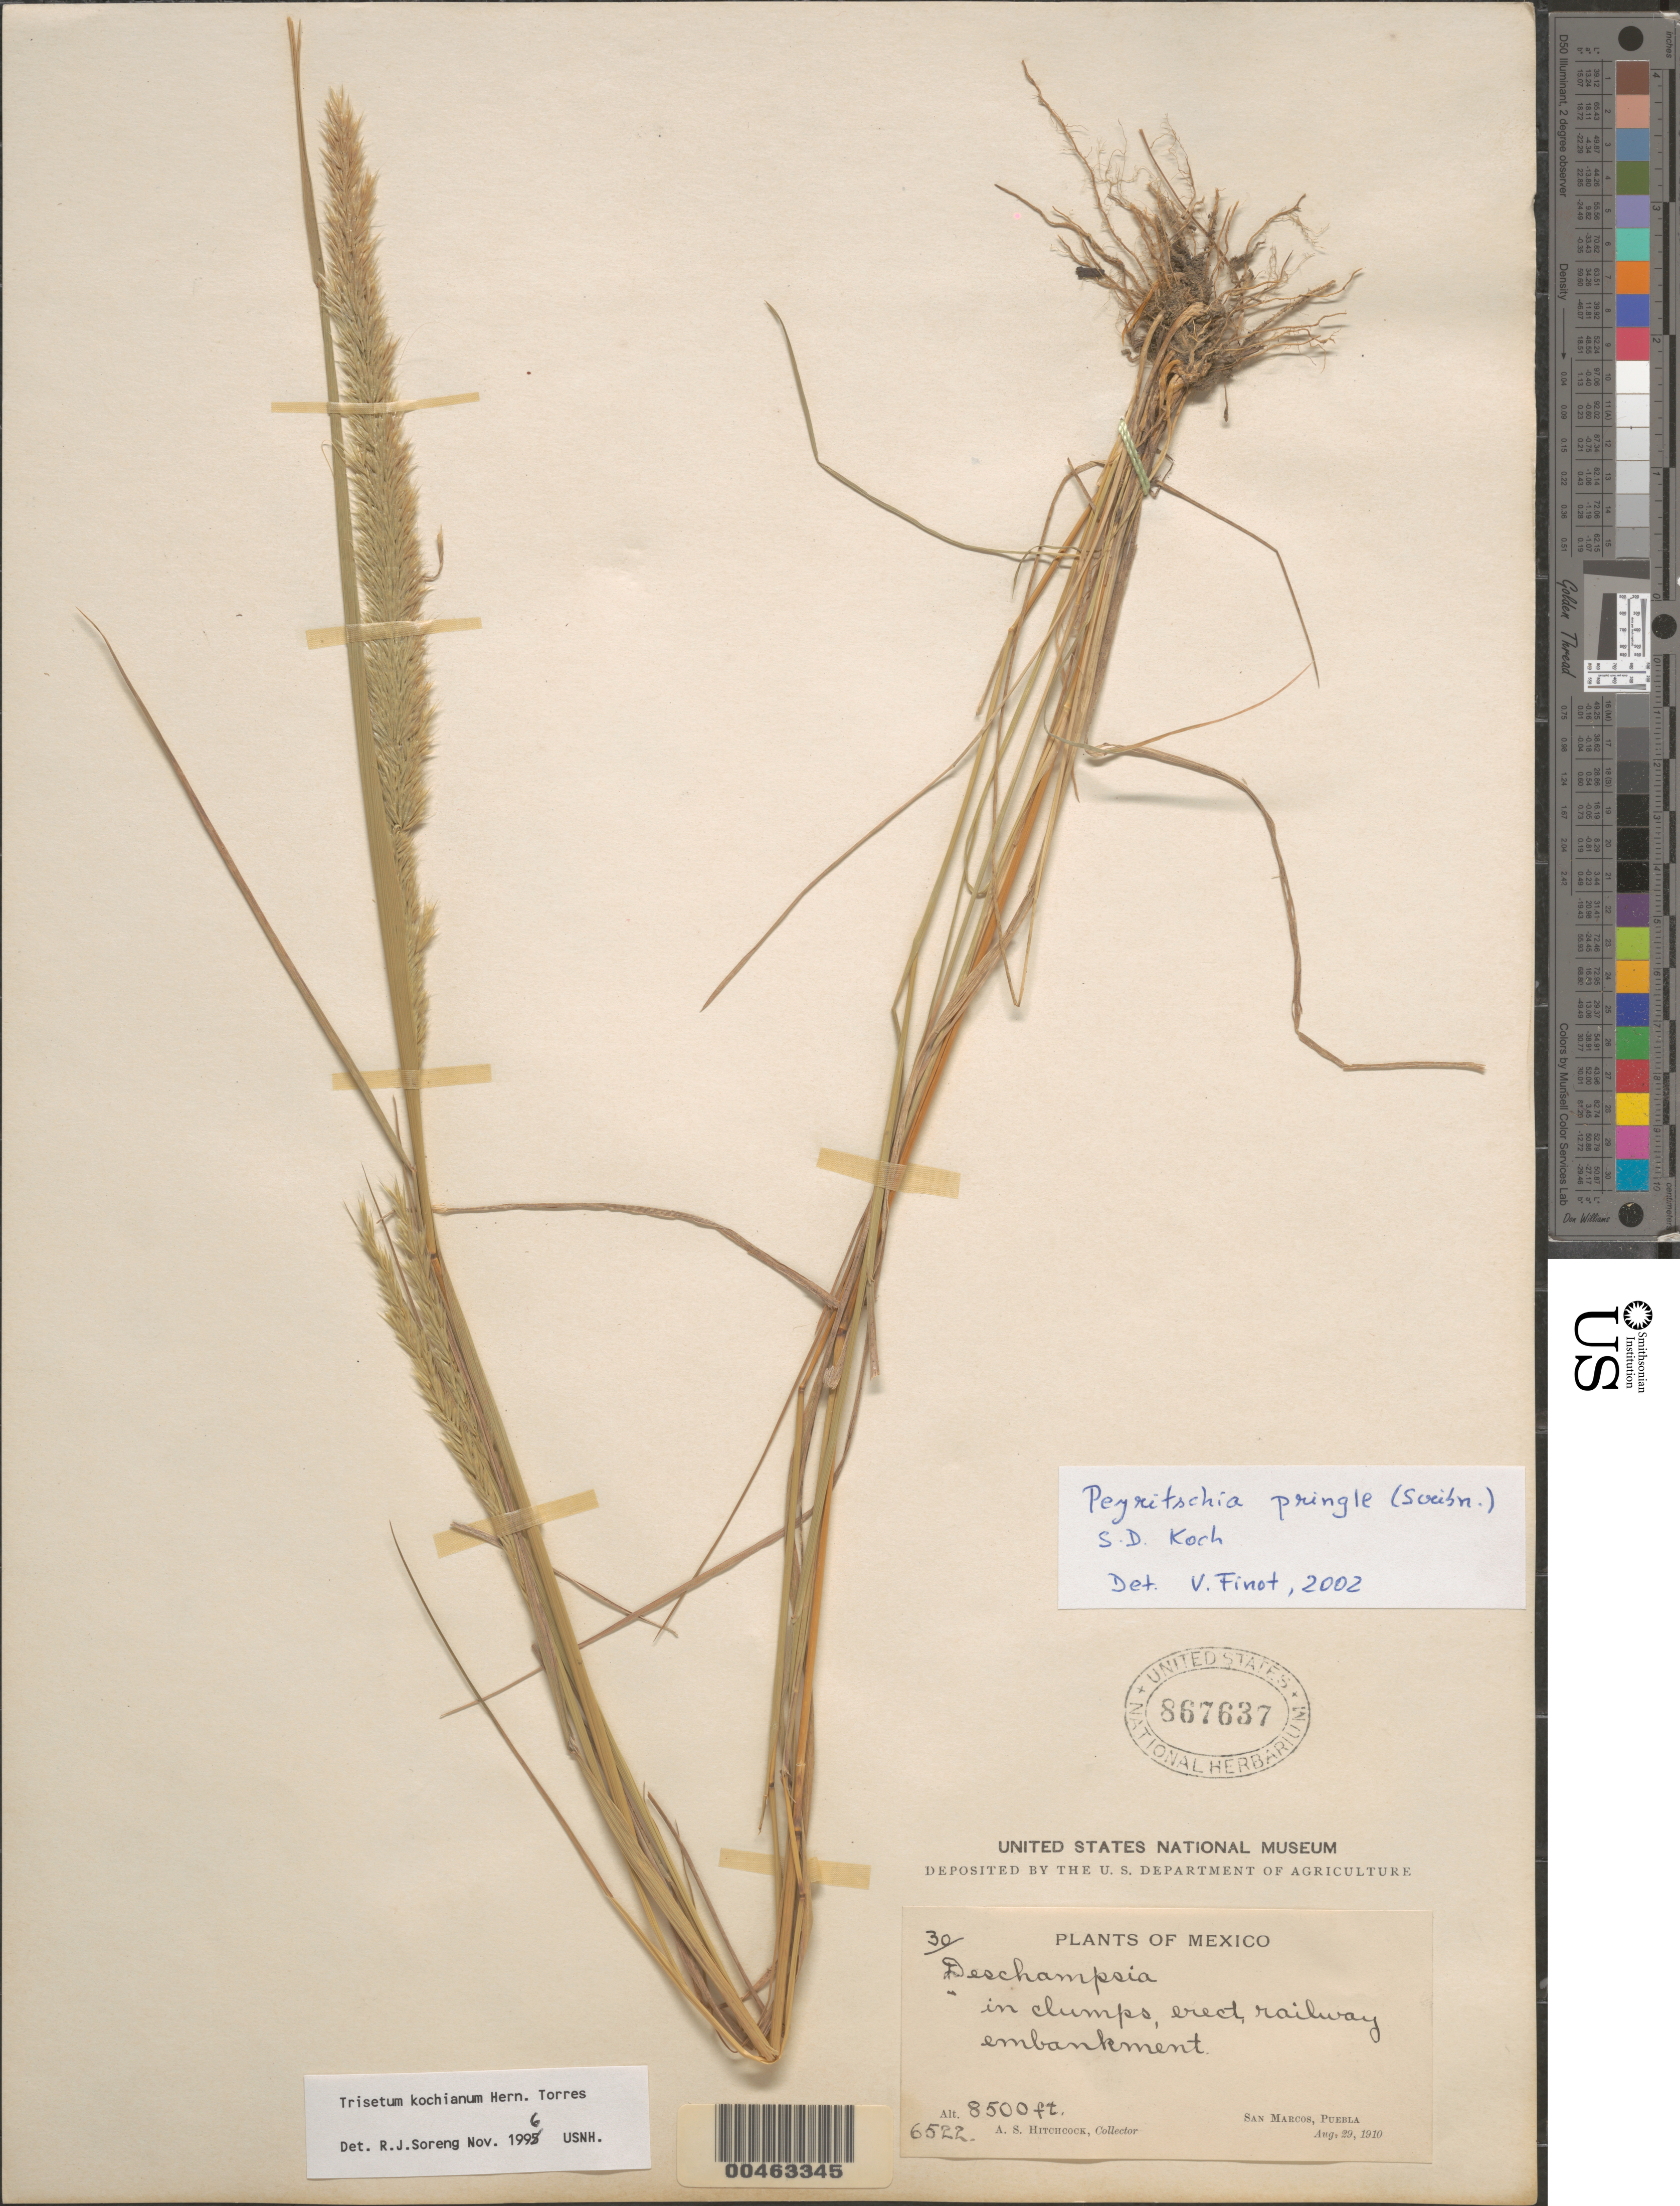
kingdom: Plantae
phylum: Tracheophyta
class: Liliopsida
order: Poales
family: Poaceae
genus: Peyritschia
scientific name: Peyritschia pringlei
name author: (Scribn.) S.D. Koch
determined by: Finot, V. L.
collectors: A. S. Hitchcock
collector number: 6522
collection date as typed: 29 Aug 1910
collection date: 1910-08-29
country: Mexico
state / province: Puebla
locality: San Marcos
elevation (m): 3700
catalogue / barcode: US 867637